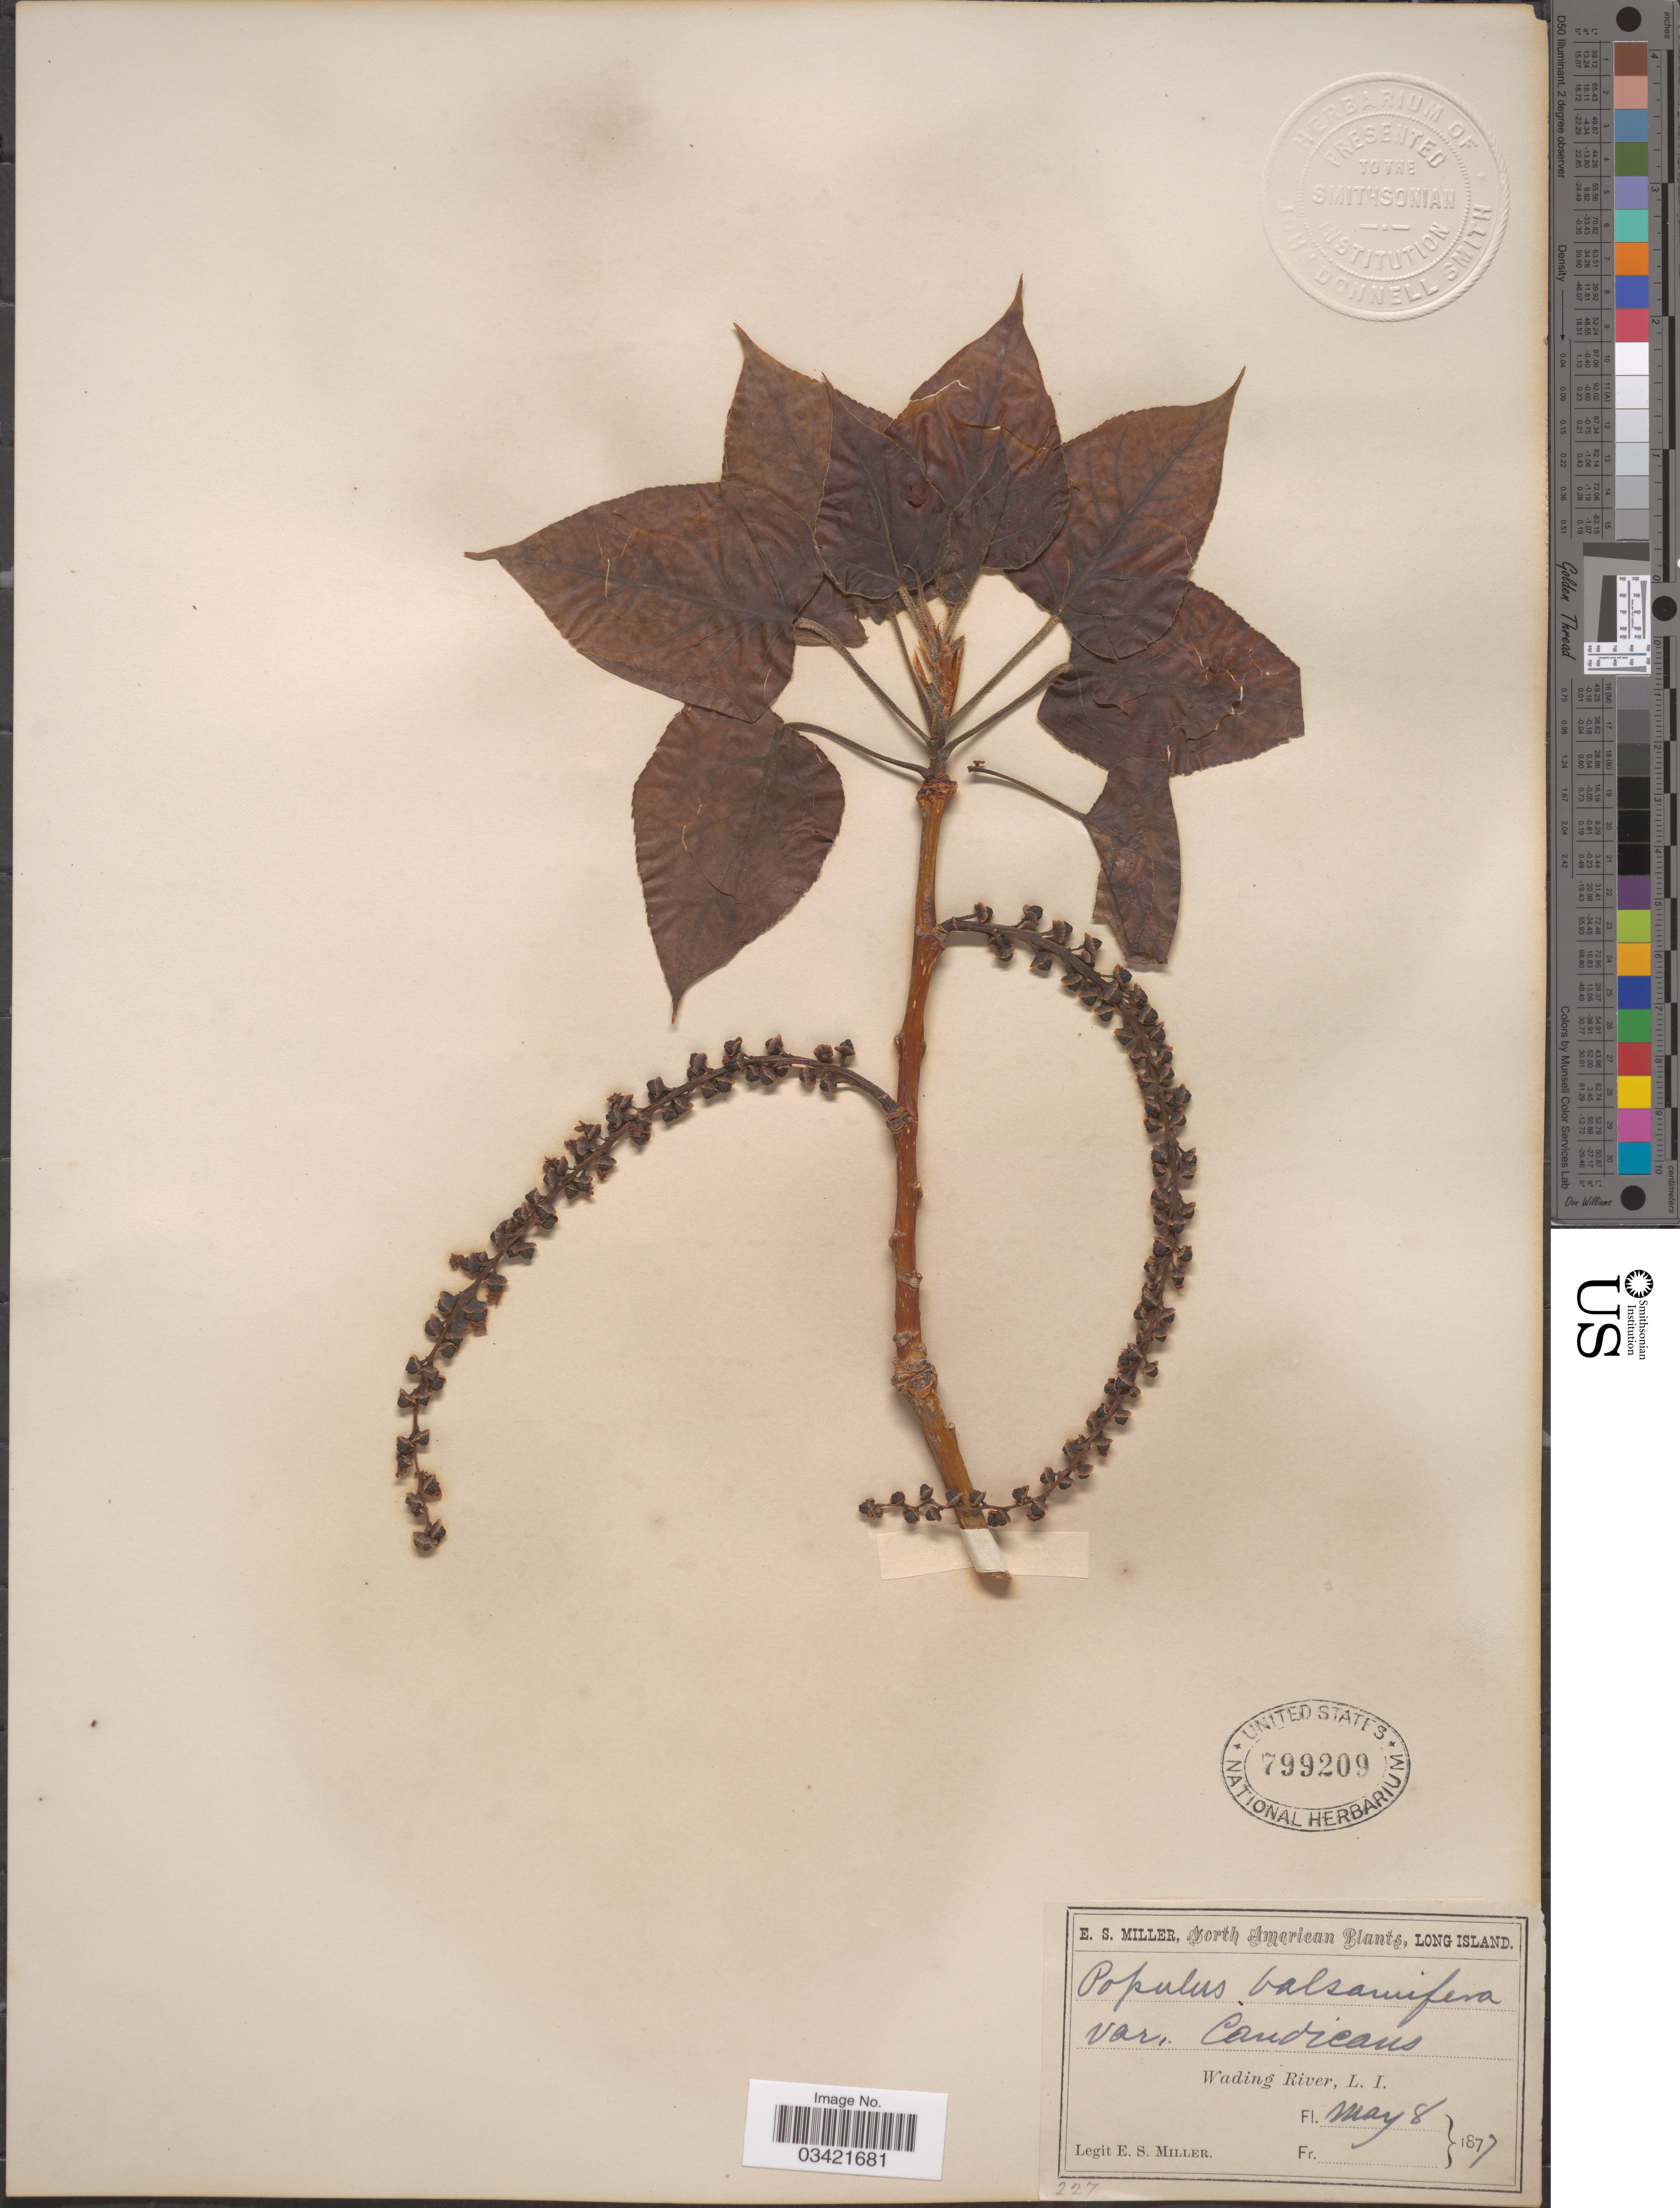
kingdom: Plantae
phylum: Tracheophyta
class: Magnoliopsida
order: Malpighiales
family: Salicaceae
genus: Populus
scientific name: Populus balsamifera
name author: L.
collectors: E. S. Miller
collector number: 227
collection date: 1877-05-08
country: United States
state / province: New York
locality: Wading River, L. I.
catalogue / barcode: US 799209